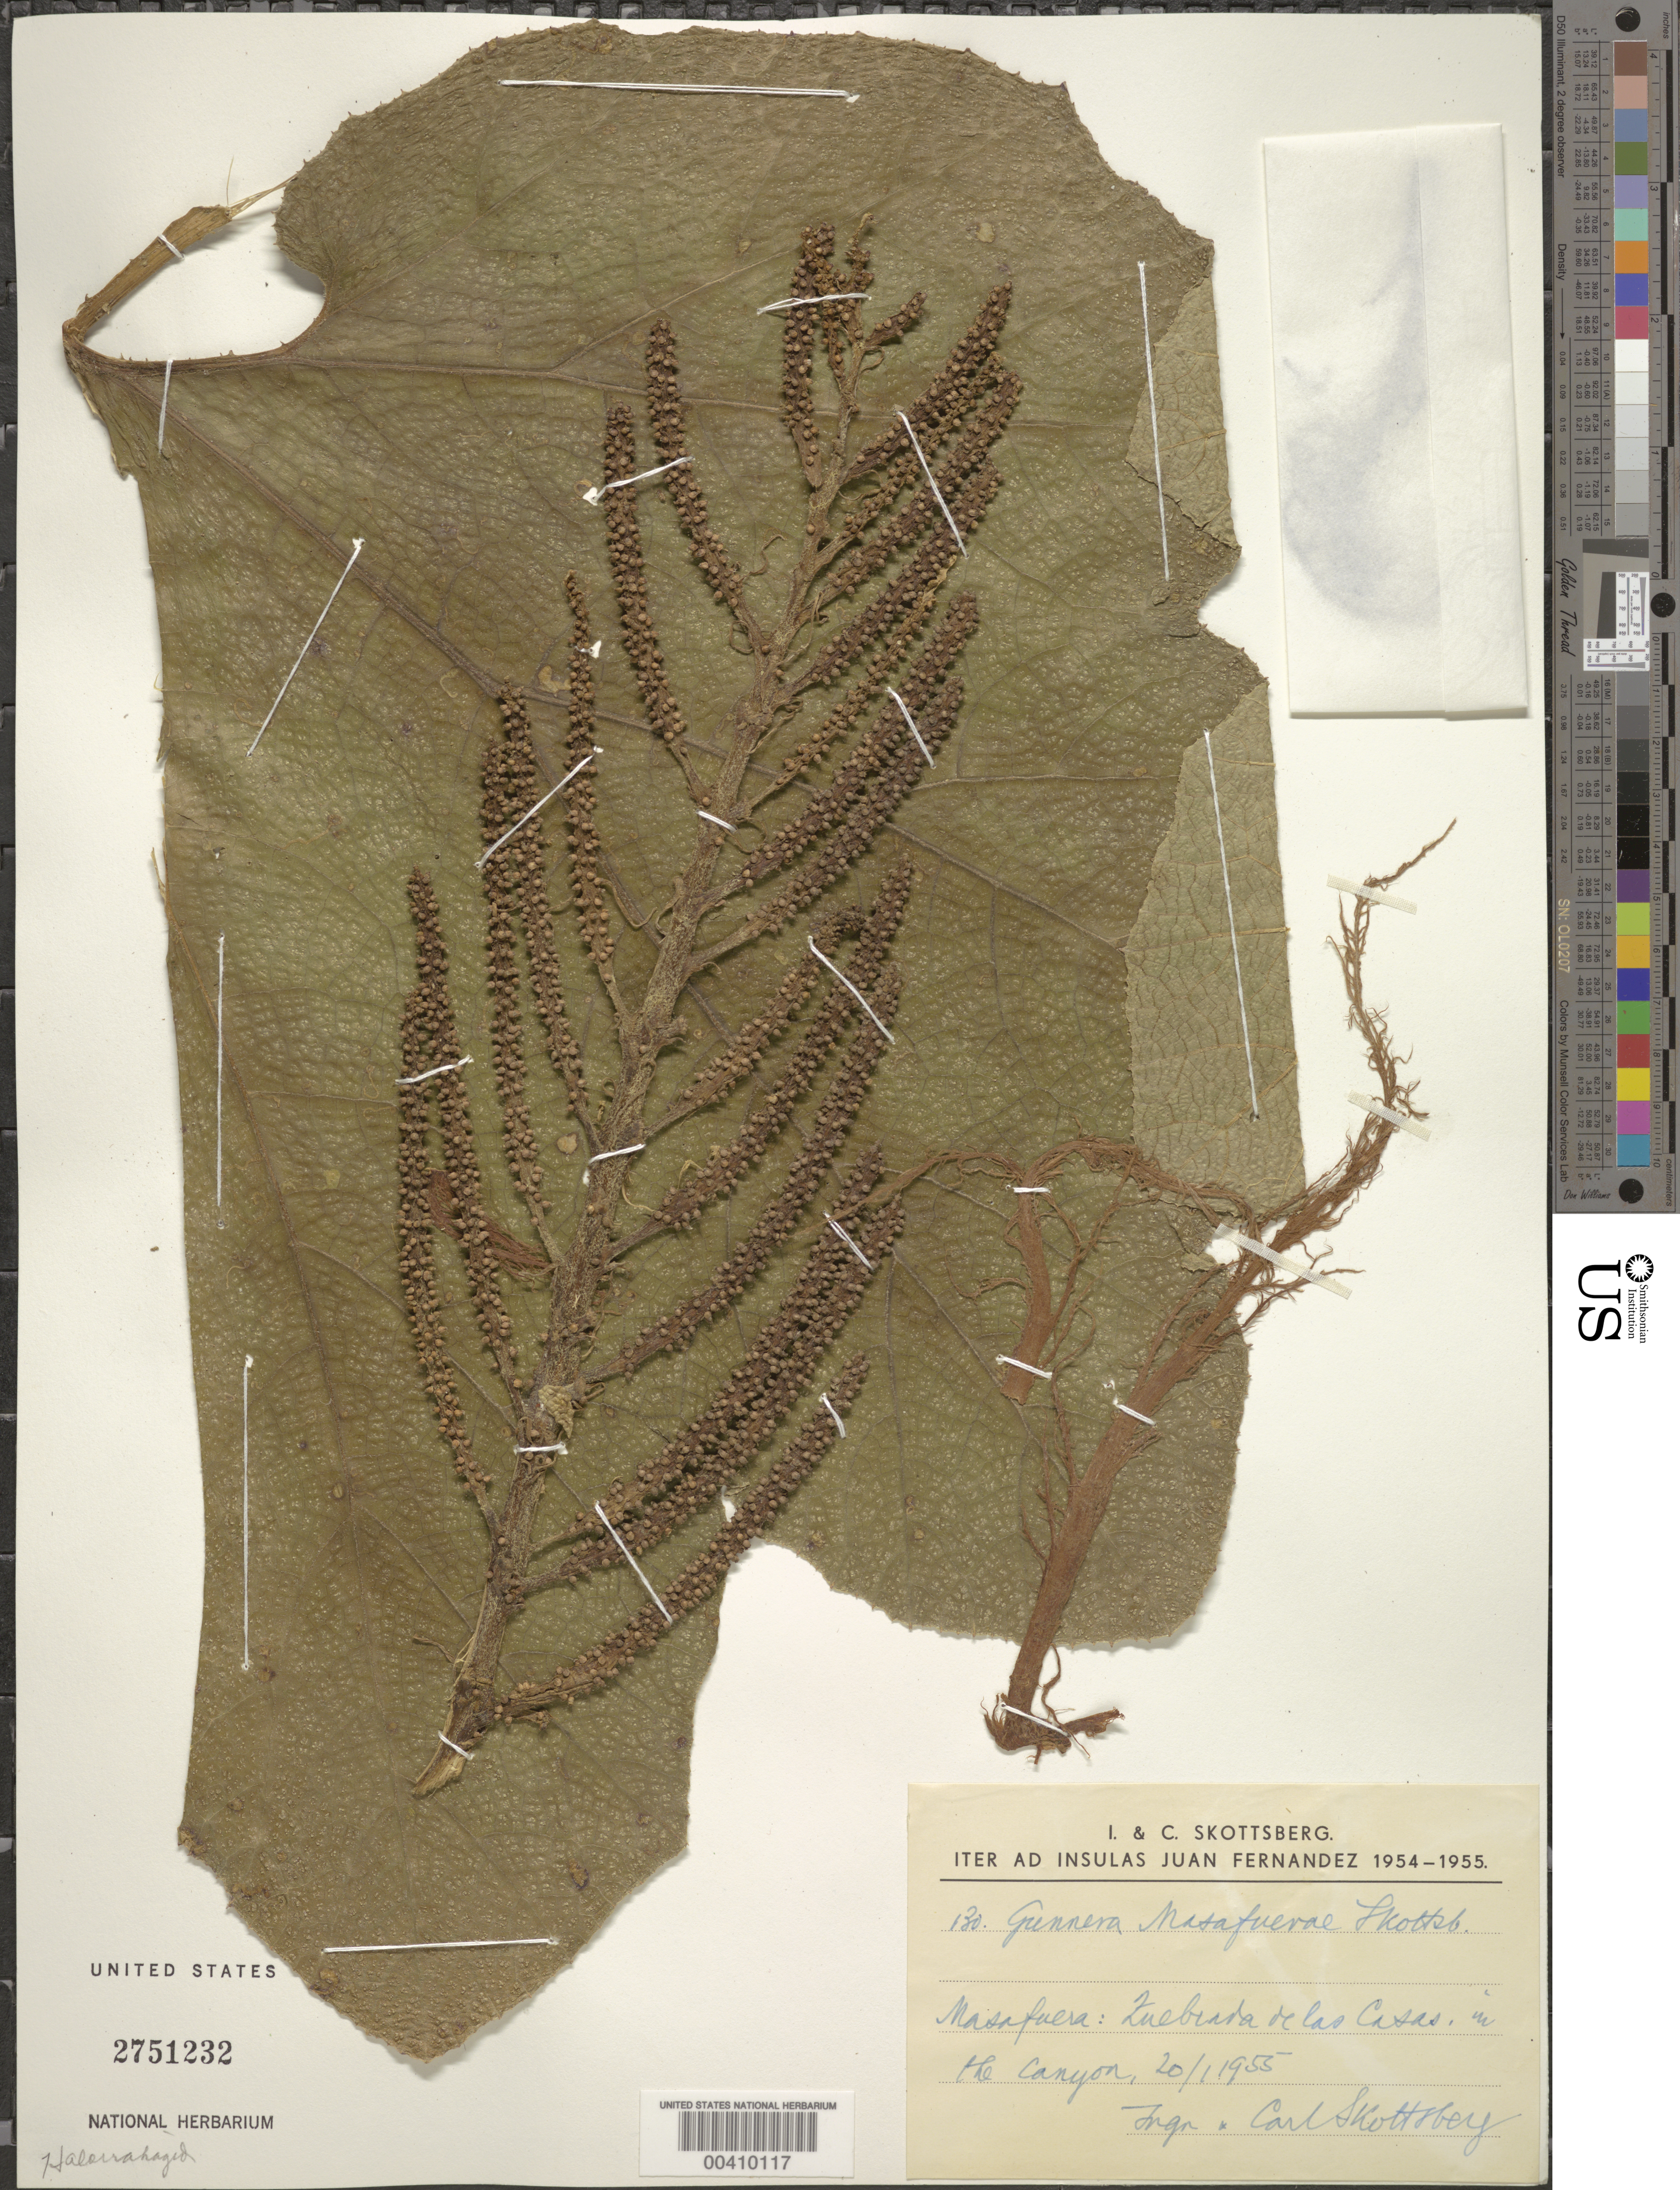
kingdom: Plantae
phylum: Tracheophyta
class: Magnoliopsida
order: Gunnerales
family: Gunneraceae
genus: Gunnera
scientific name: Gunnera masafuerae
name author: Skottsb.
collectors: I. Skottsberg & C. Skottsberg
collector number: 130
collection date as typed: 20 Jan 1955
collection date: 1955-01-20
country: Chile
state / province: Valparaíso (V)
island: Isla Más Afuera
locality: Quebrada de las Casas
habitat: canyon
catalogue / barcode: US 2751232